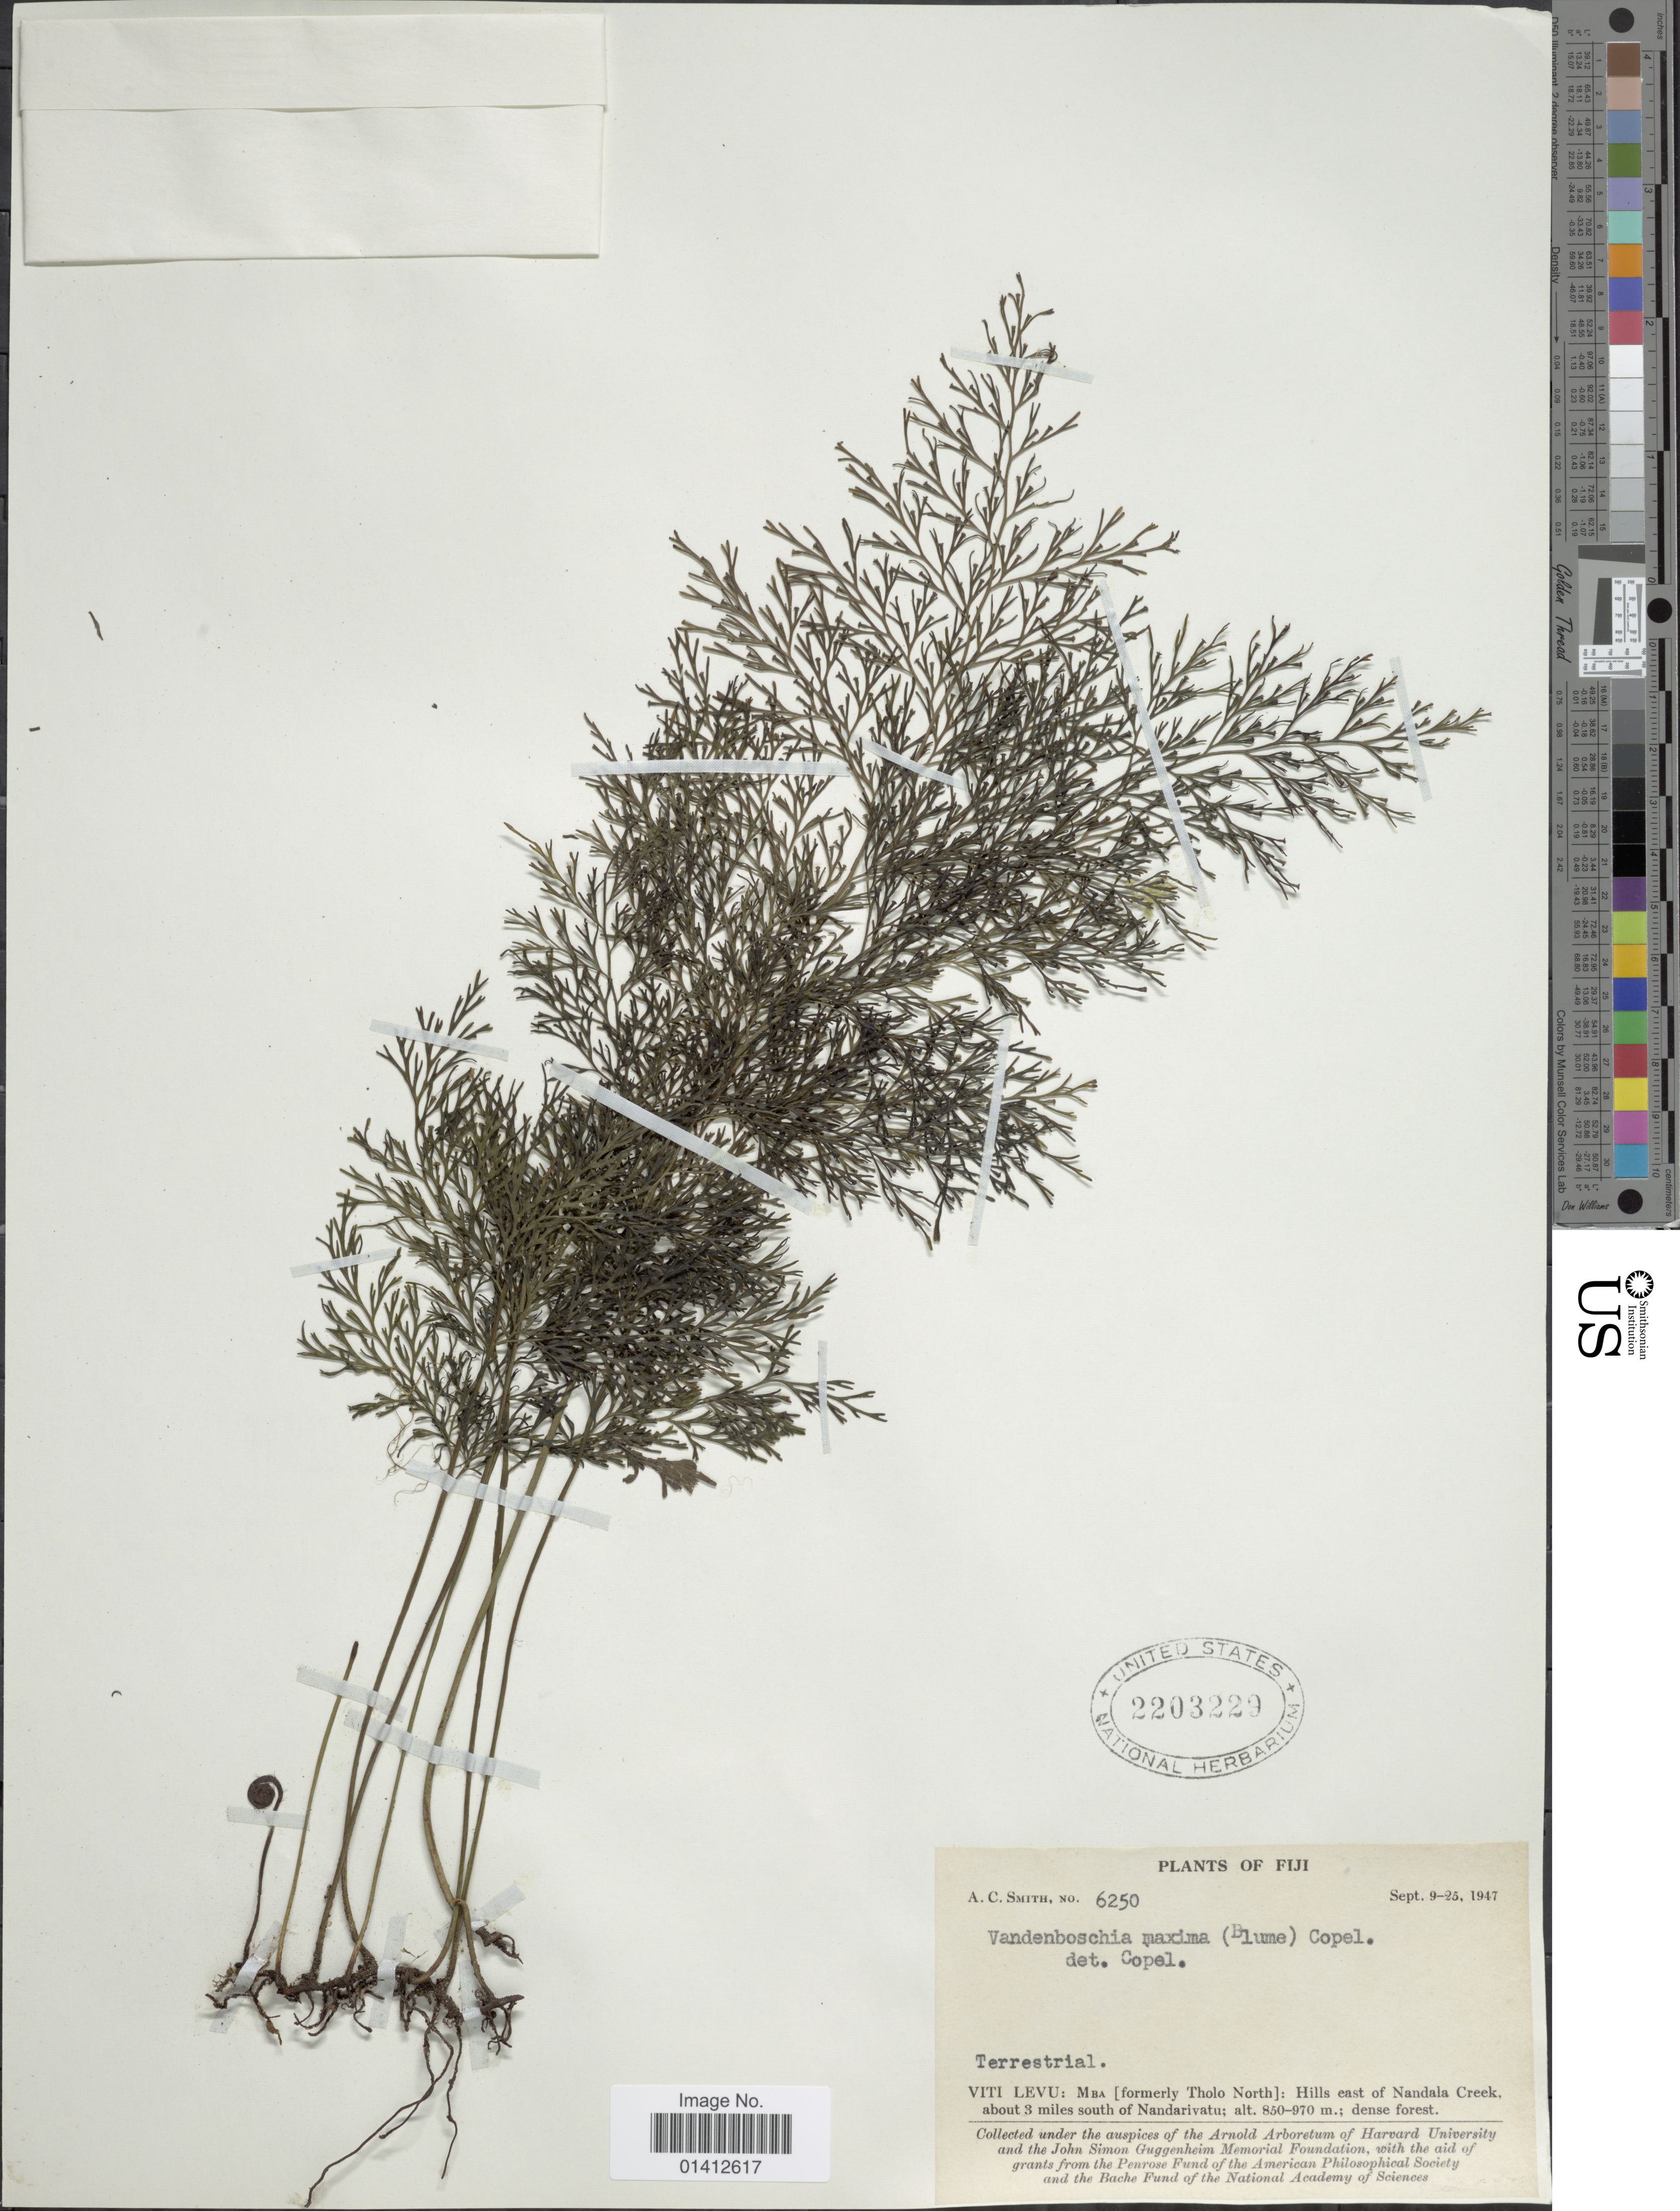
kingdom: Plantae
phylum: Tracheophyta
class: Polypodiopsida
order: Hymenophyllales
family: Hymenophyllaceae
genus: Vandenboschia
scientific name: Vandenboschia maxima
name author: (Blume) Copel.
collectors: A. C. Smith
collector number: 6250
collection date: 1947-09-09/1947-09-25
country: Fiji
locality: Viti Levu: Mba [formerly Tholo North]: Hills east of Nandala Creek, about 3 miles south of nandarivatu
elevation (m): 850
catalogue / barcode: US 2203229